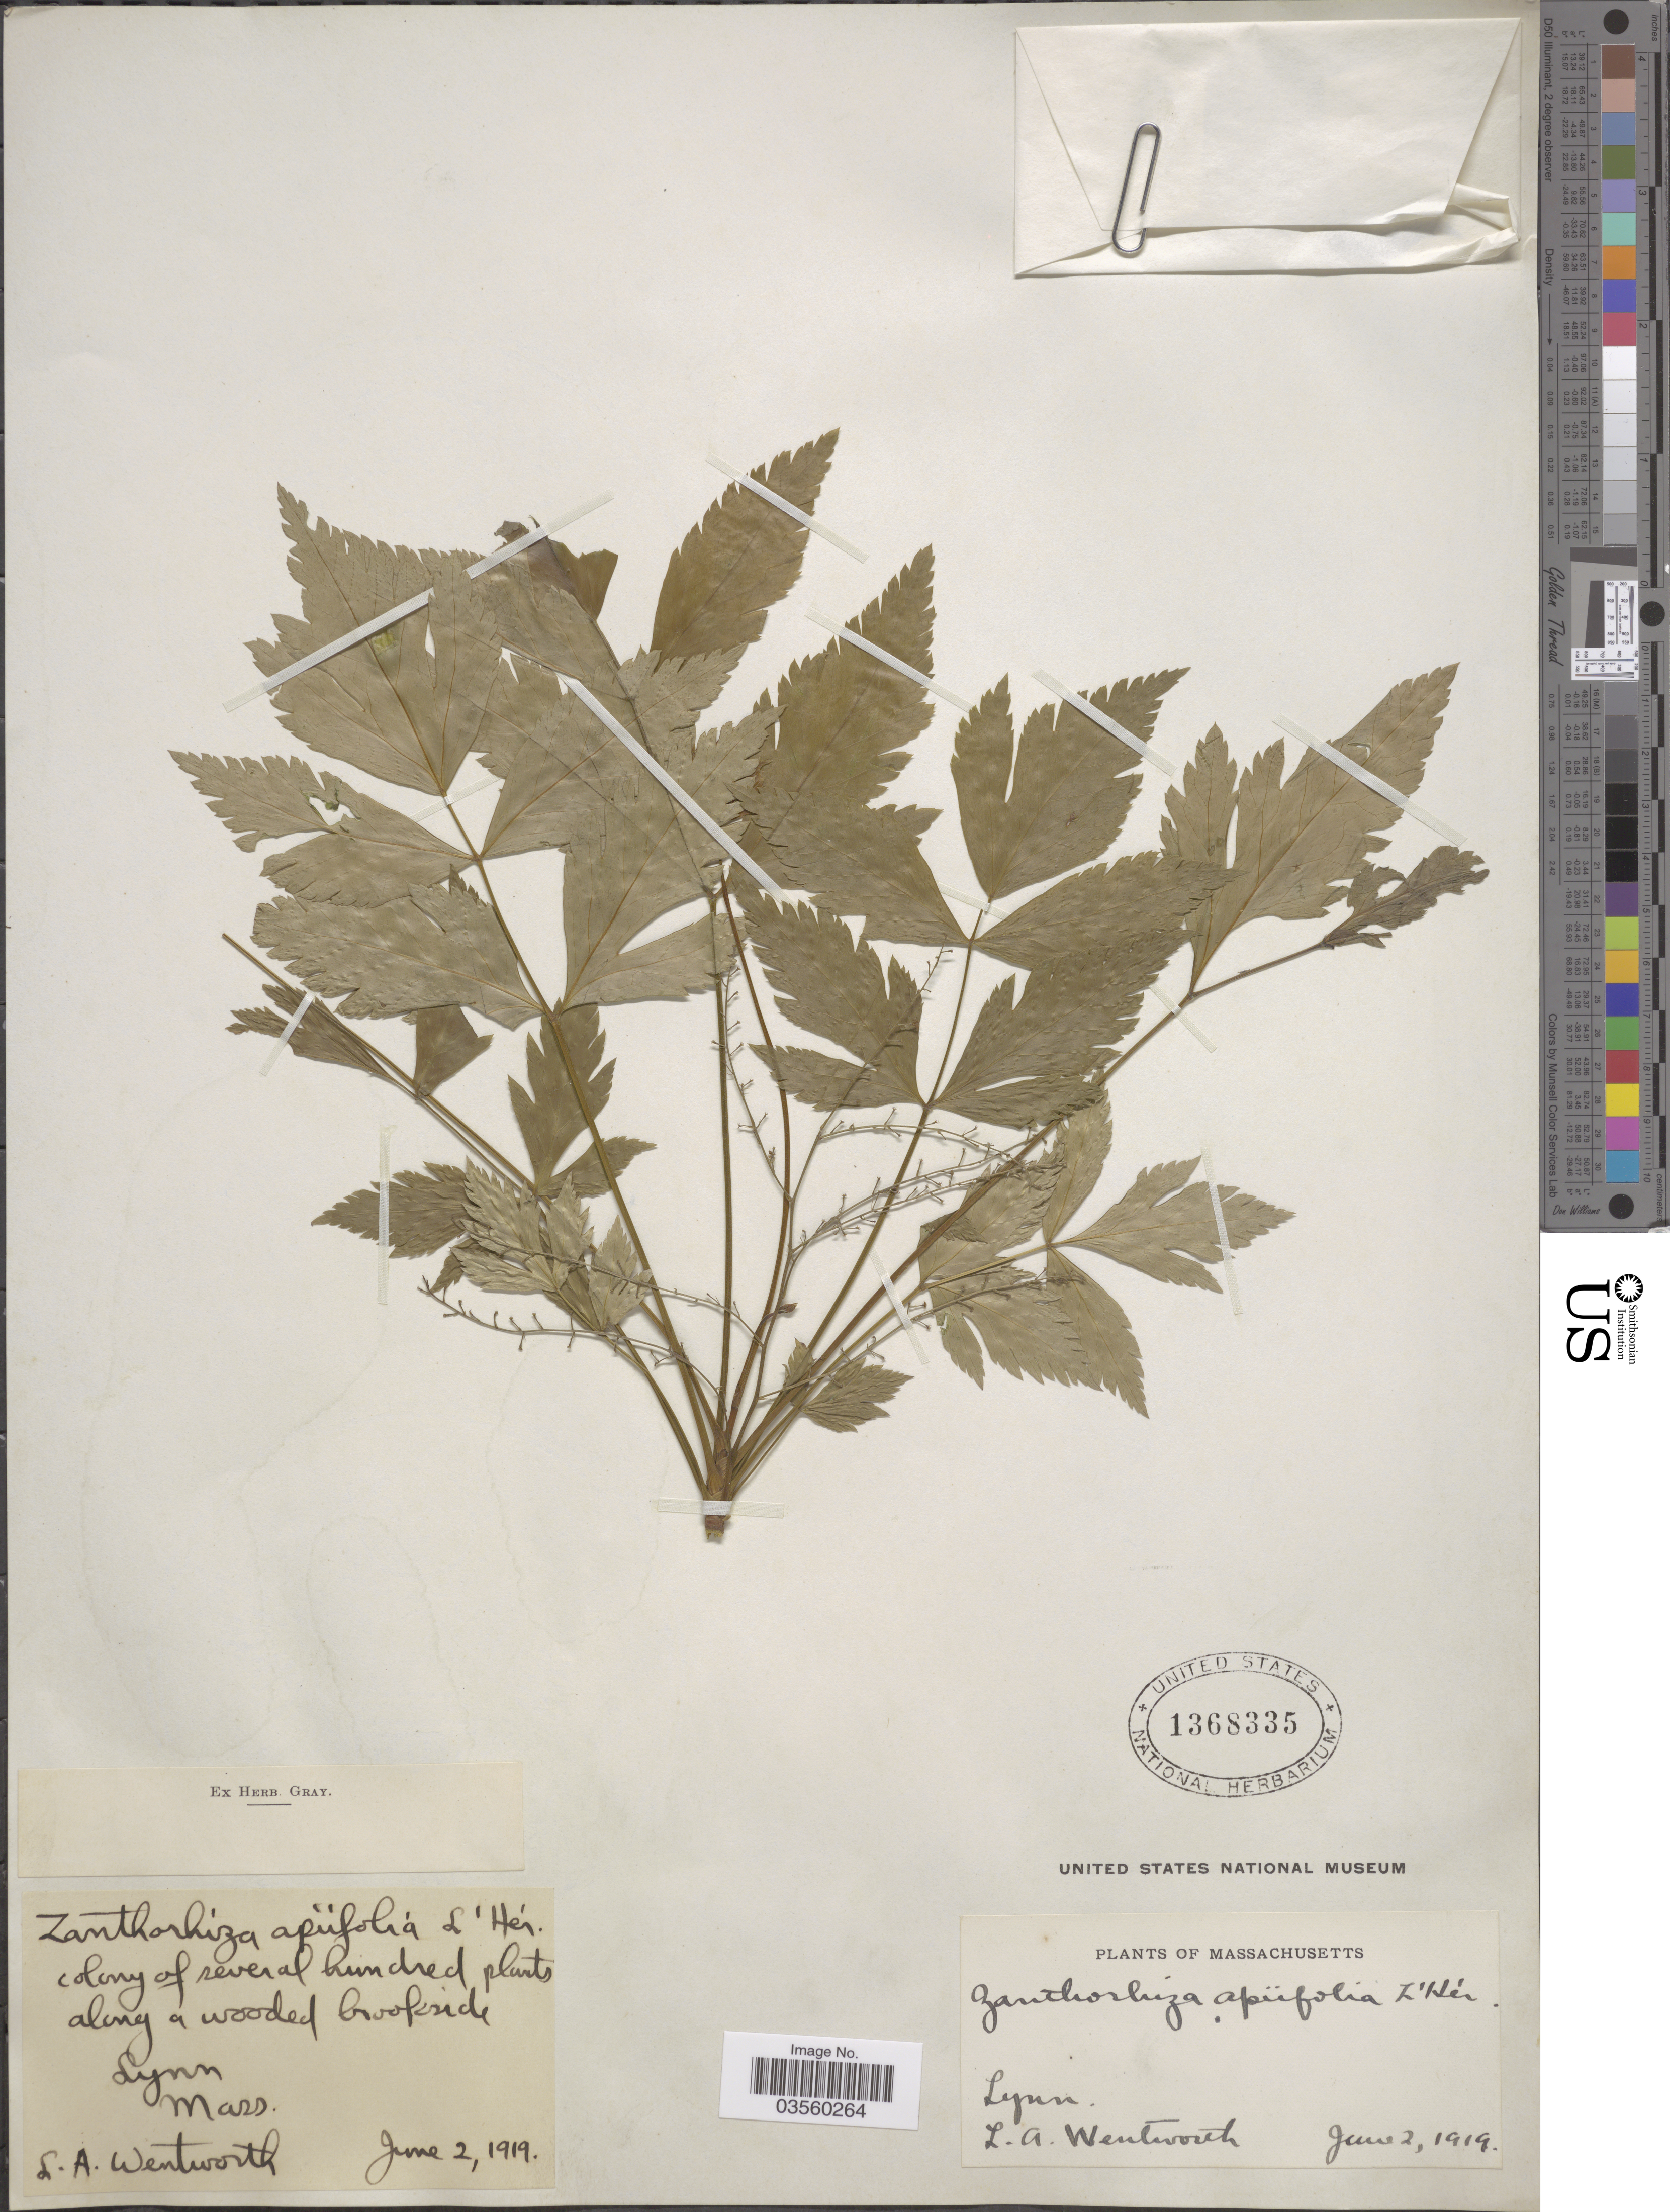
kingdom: Plantae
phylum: Tracheophyta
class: Magnoliopsida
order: Ranunculales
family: Ranunculaceae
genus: Xanthorhiza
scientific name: Xanthorhiza apiifolia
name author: L'Hér.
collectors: L. Wentworth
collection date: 1919-06-02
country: United States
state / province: Massachusetts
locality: Lynn.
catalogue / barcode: US 1368335